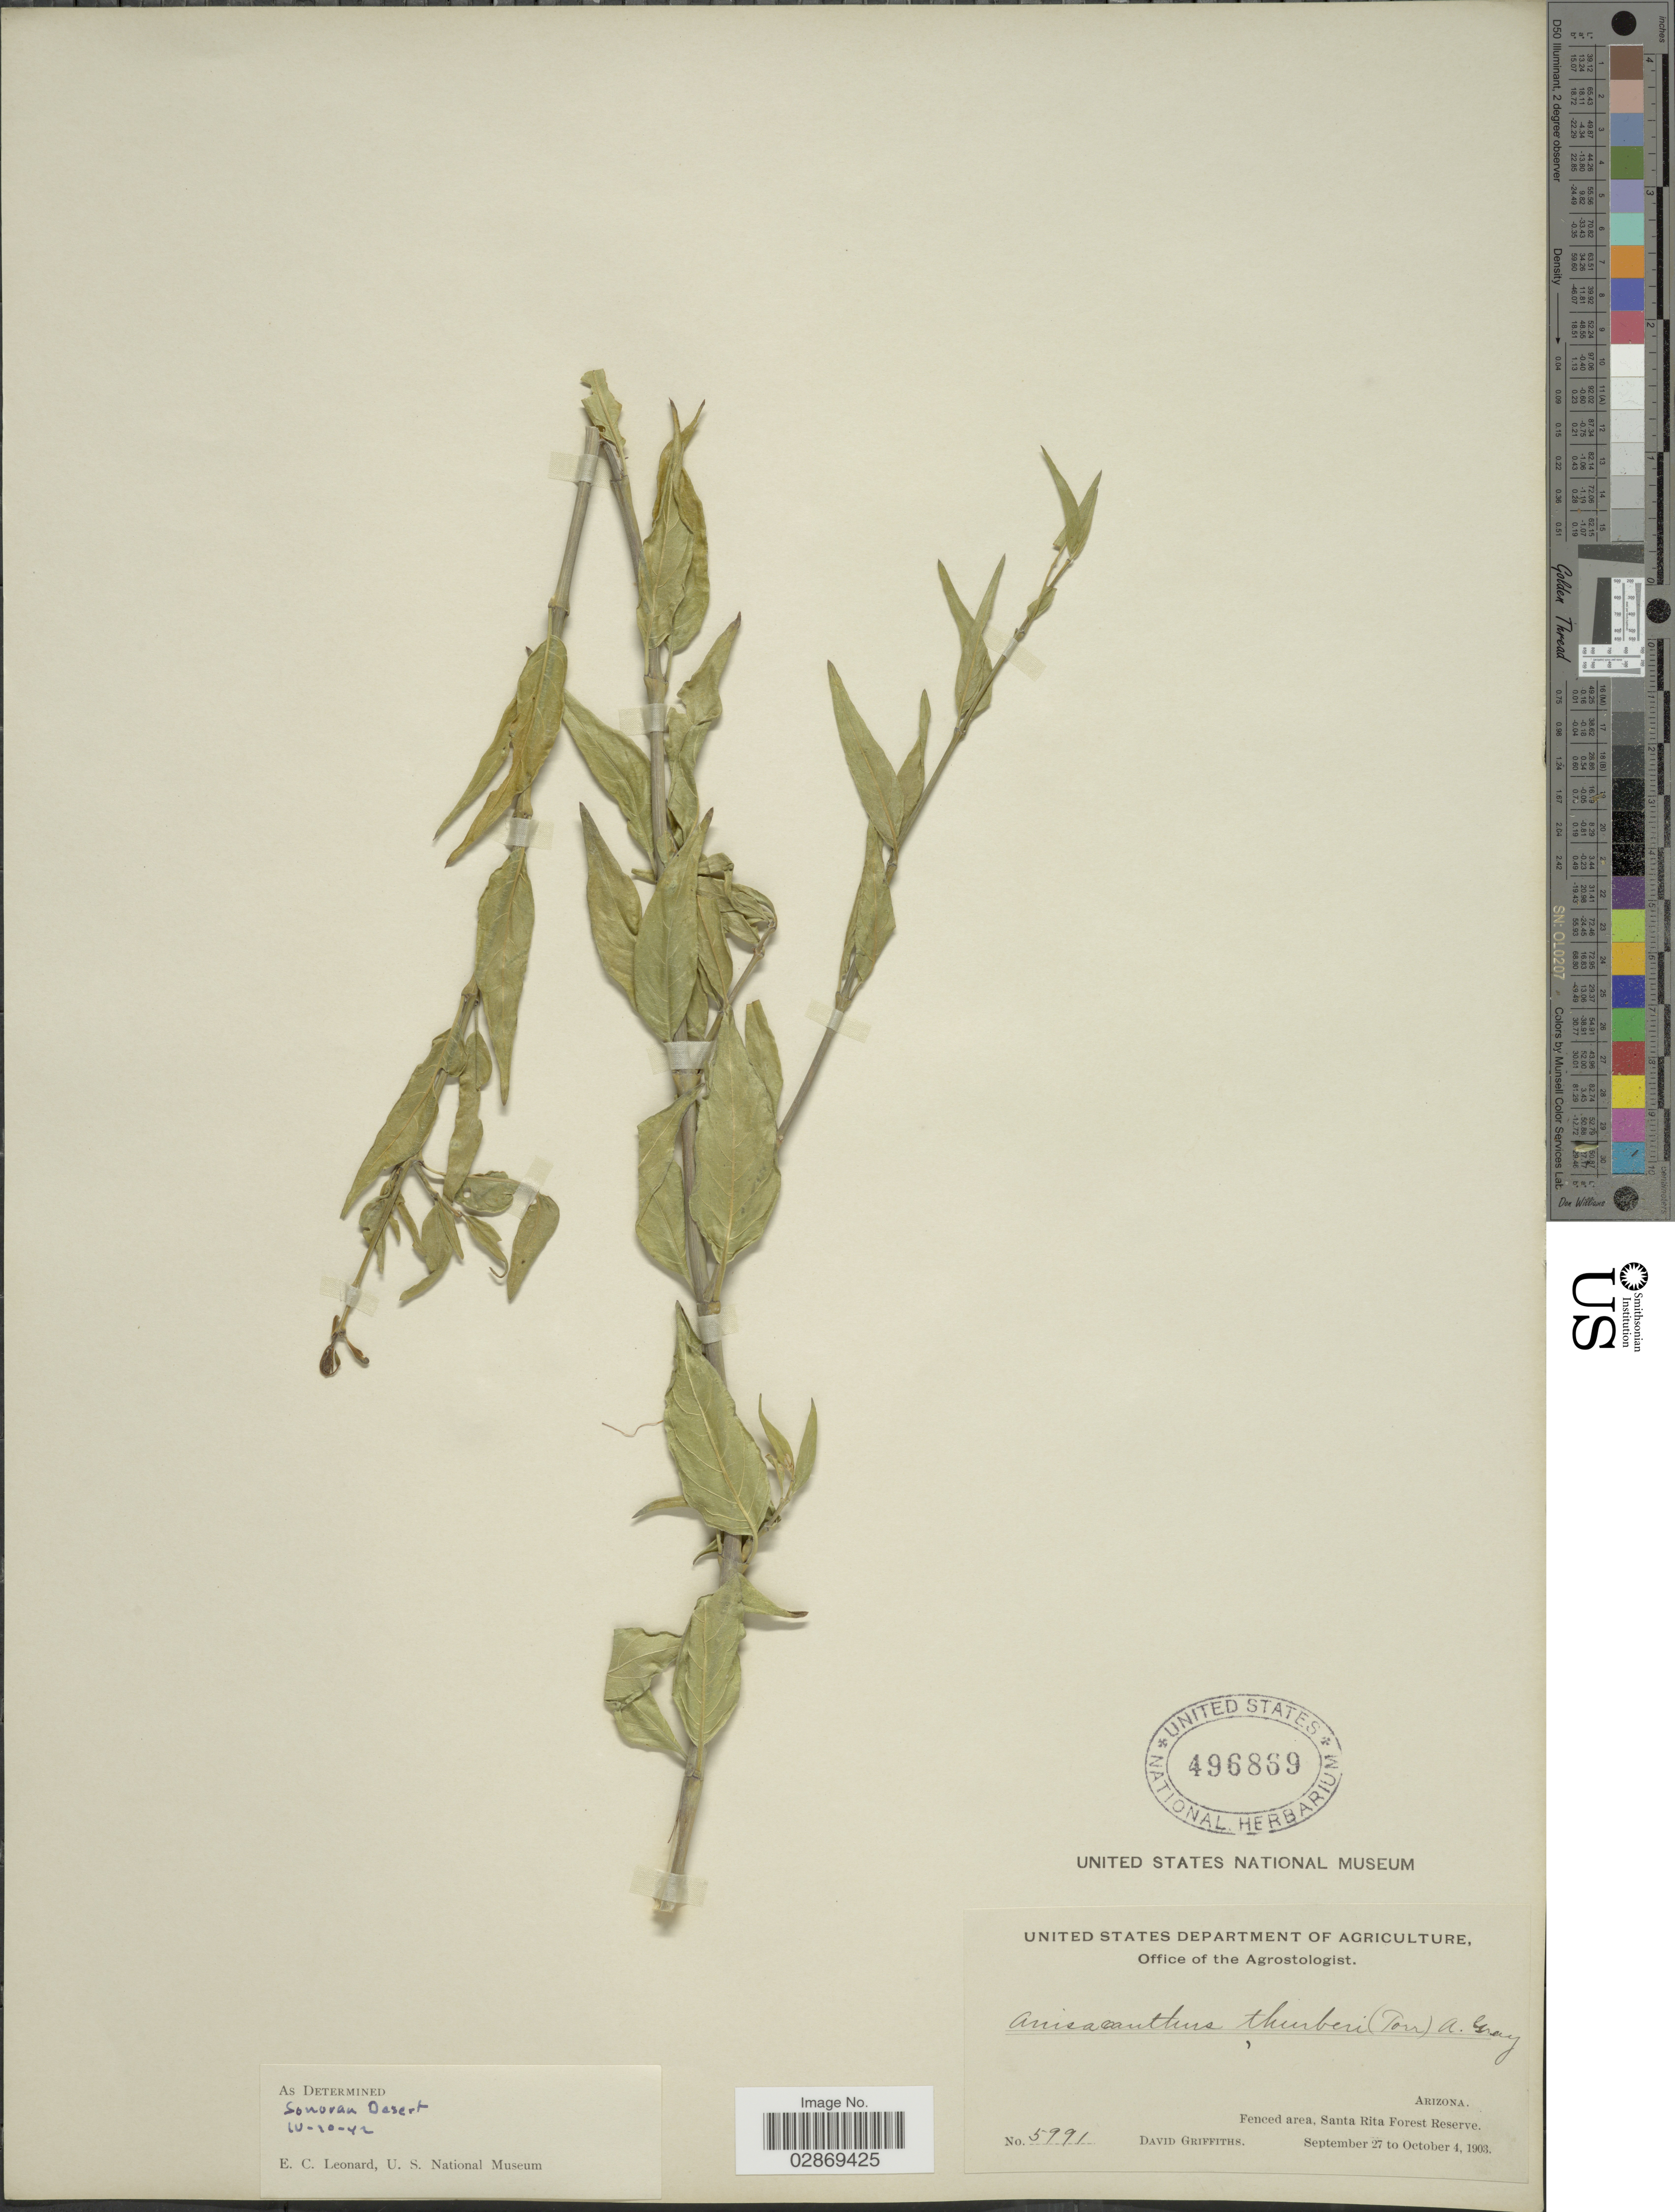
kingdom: Plantae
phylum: Tracheophyta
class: Magnoliopsida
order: Lamiales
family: Acanthaceae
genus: Anisacanthus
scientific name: Anisacanthus thurberi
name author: (Torr.) A. Gray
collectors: D. Griffiths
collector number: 5991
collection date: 1903-09-27/1903-10-04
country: United States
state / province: Arizona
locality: Fenced area, Santa Rita Forest Reserve.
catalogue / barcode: US 496869